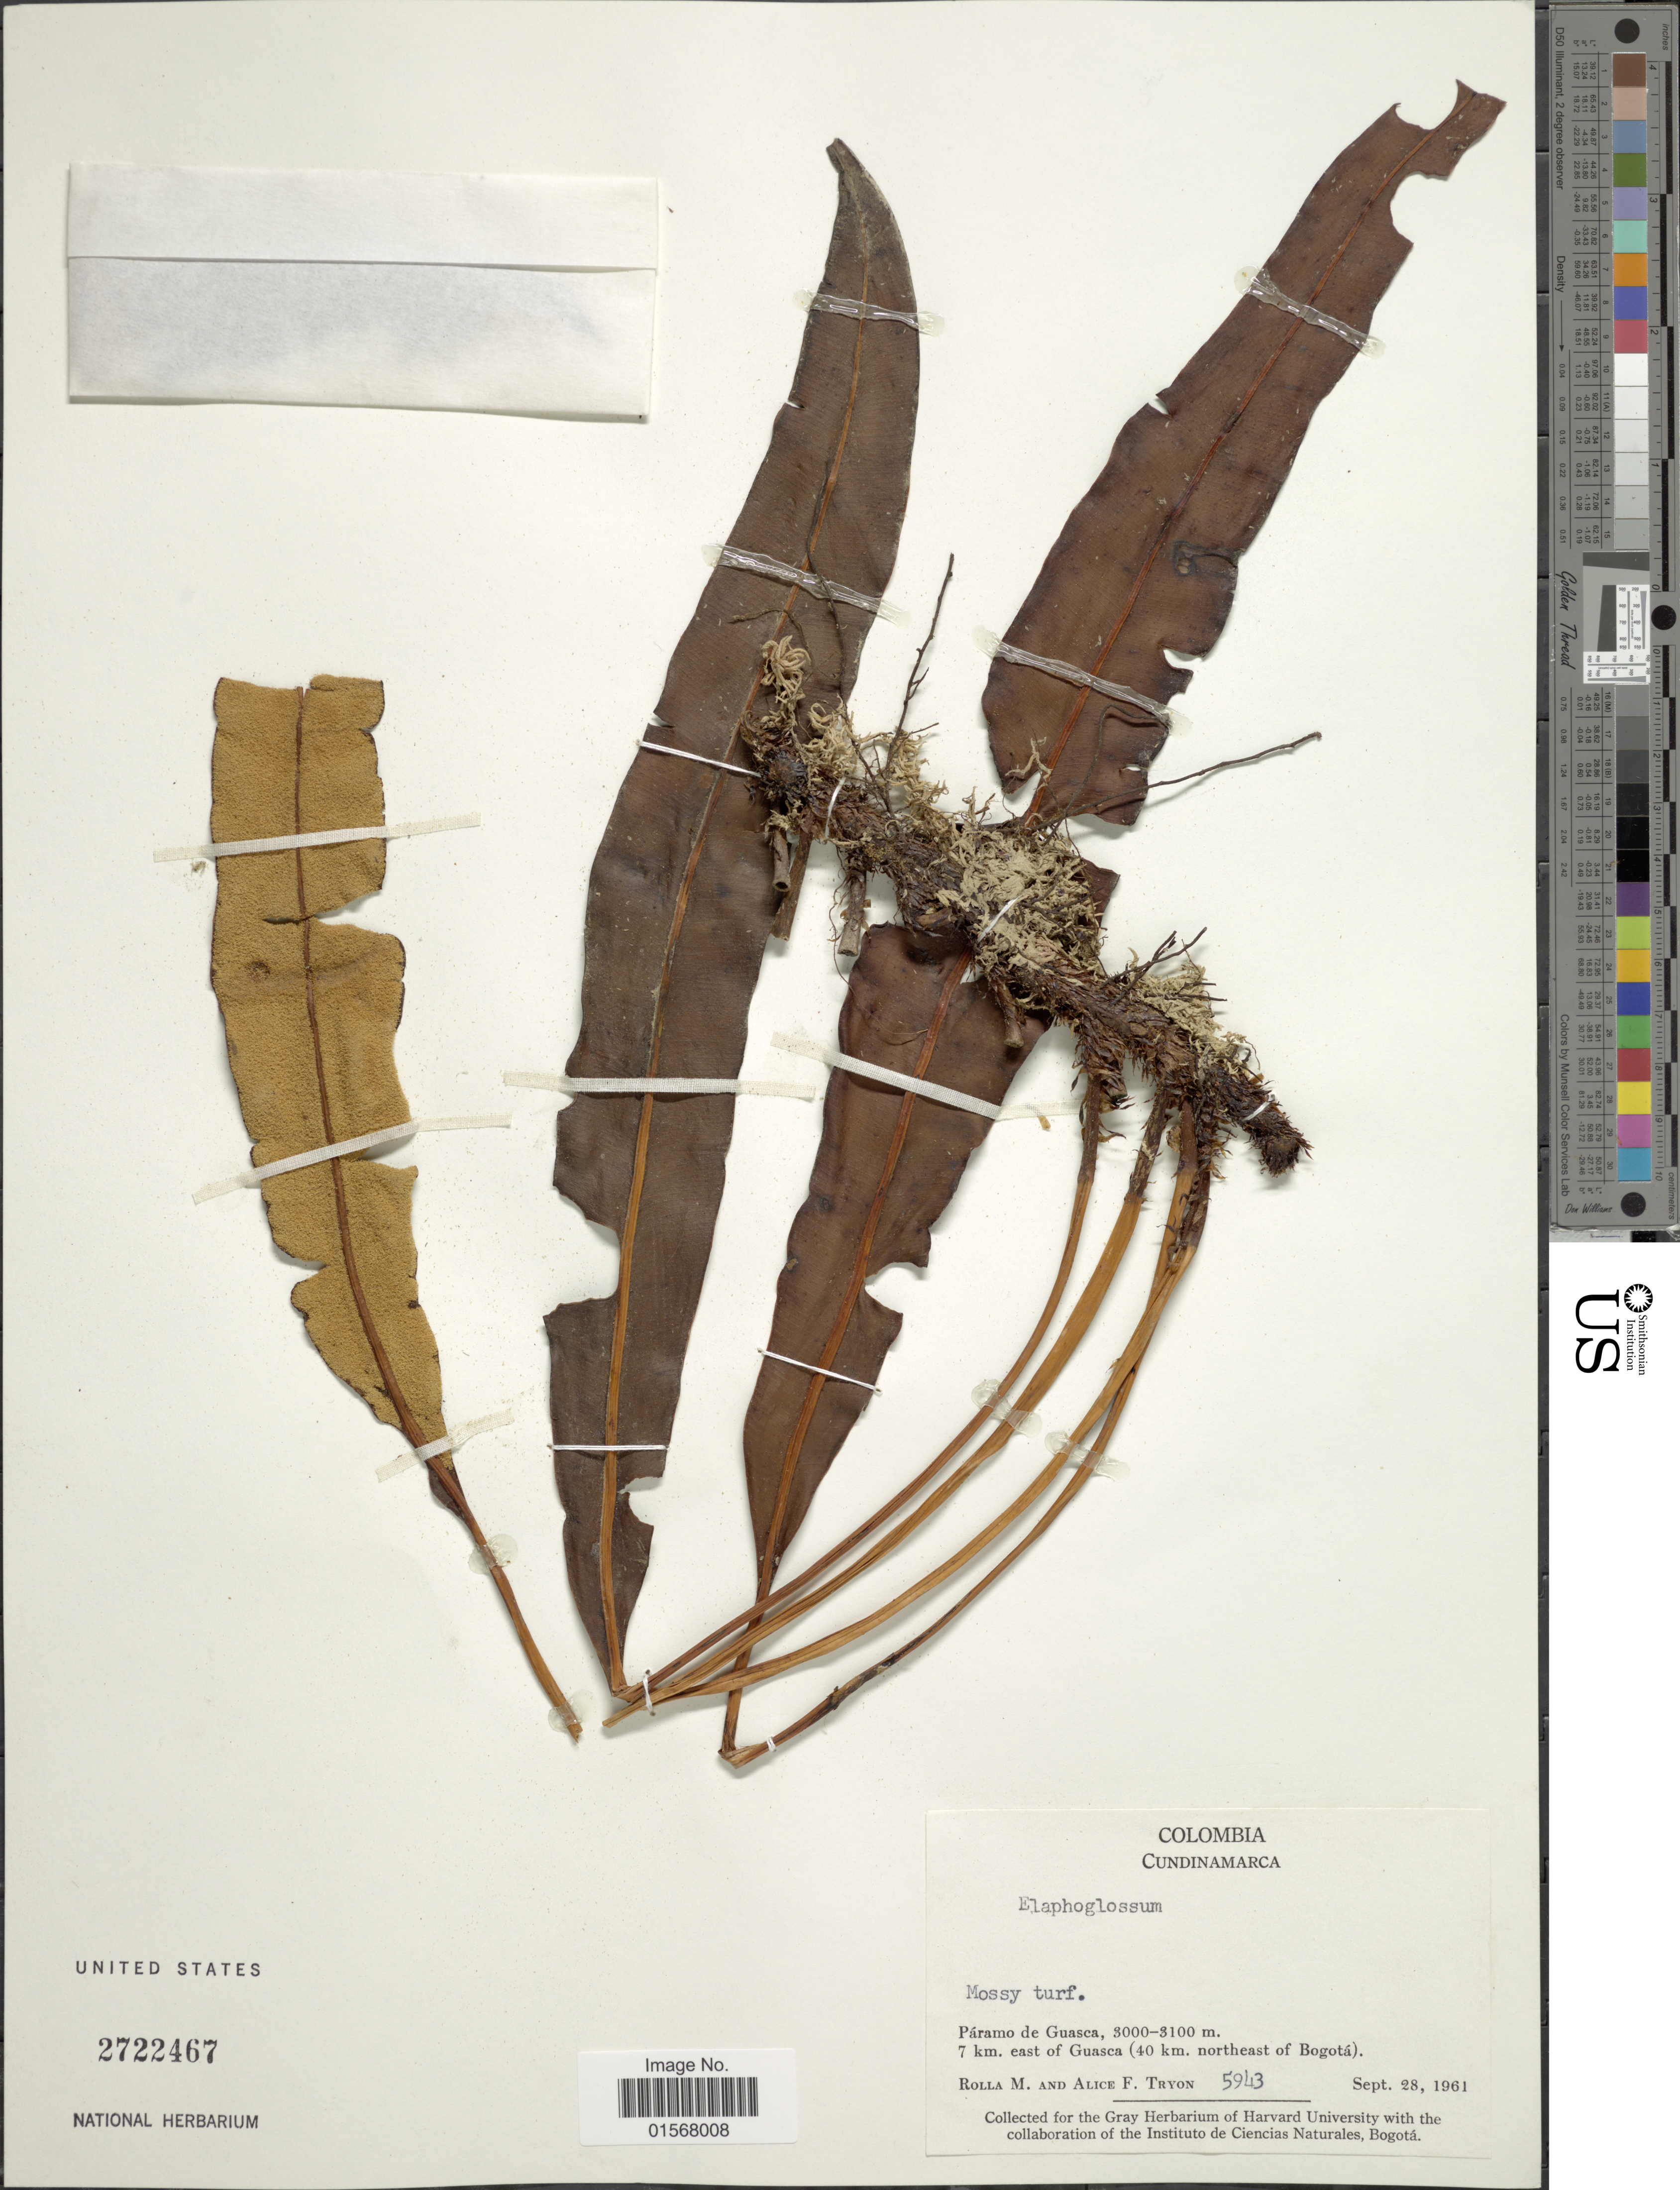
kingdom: Plantae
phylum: Tracheophyta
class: Polypodiopsida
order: Polypodiales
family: Dryopteridaceae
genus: Elaphoglossum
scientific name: Elaphoglossum sp.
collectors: M. Rolla & A. F. Tryon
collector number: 5943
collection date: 1961-09-28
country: Colombia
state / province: Cundinamarca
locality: Cundinamarca, Paramo de Guasca, 7 km. east of Guasca (40 km. northeast of Bogota)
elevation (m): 3000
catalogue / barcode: US 2722467